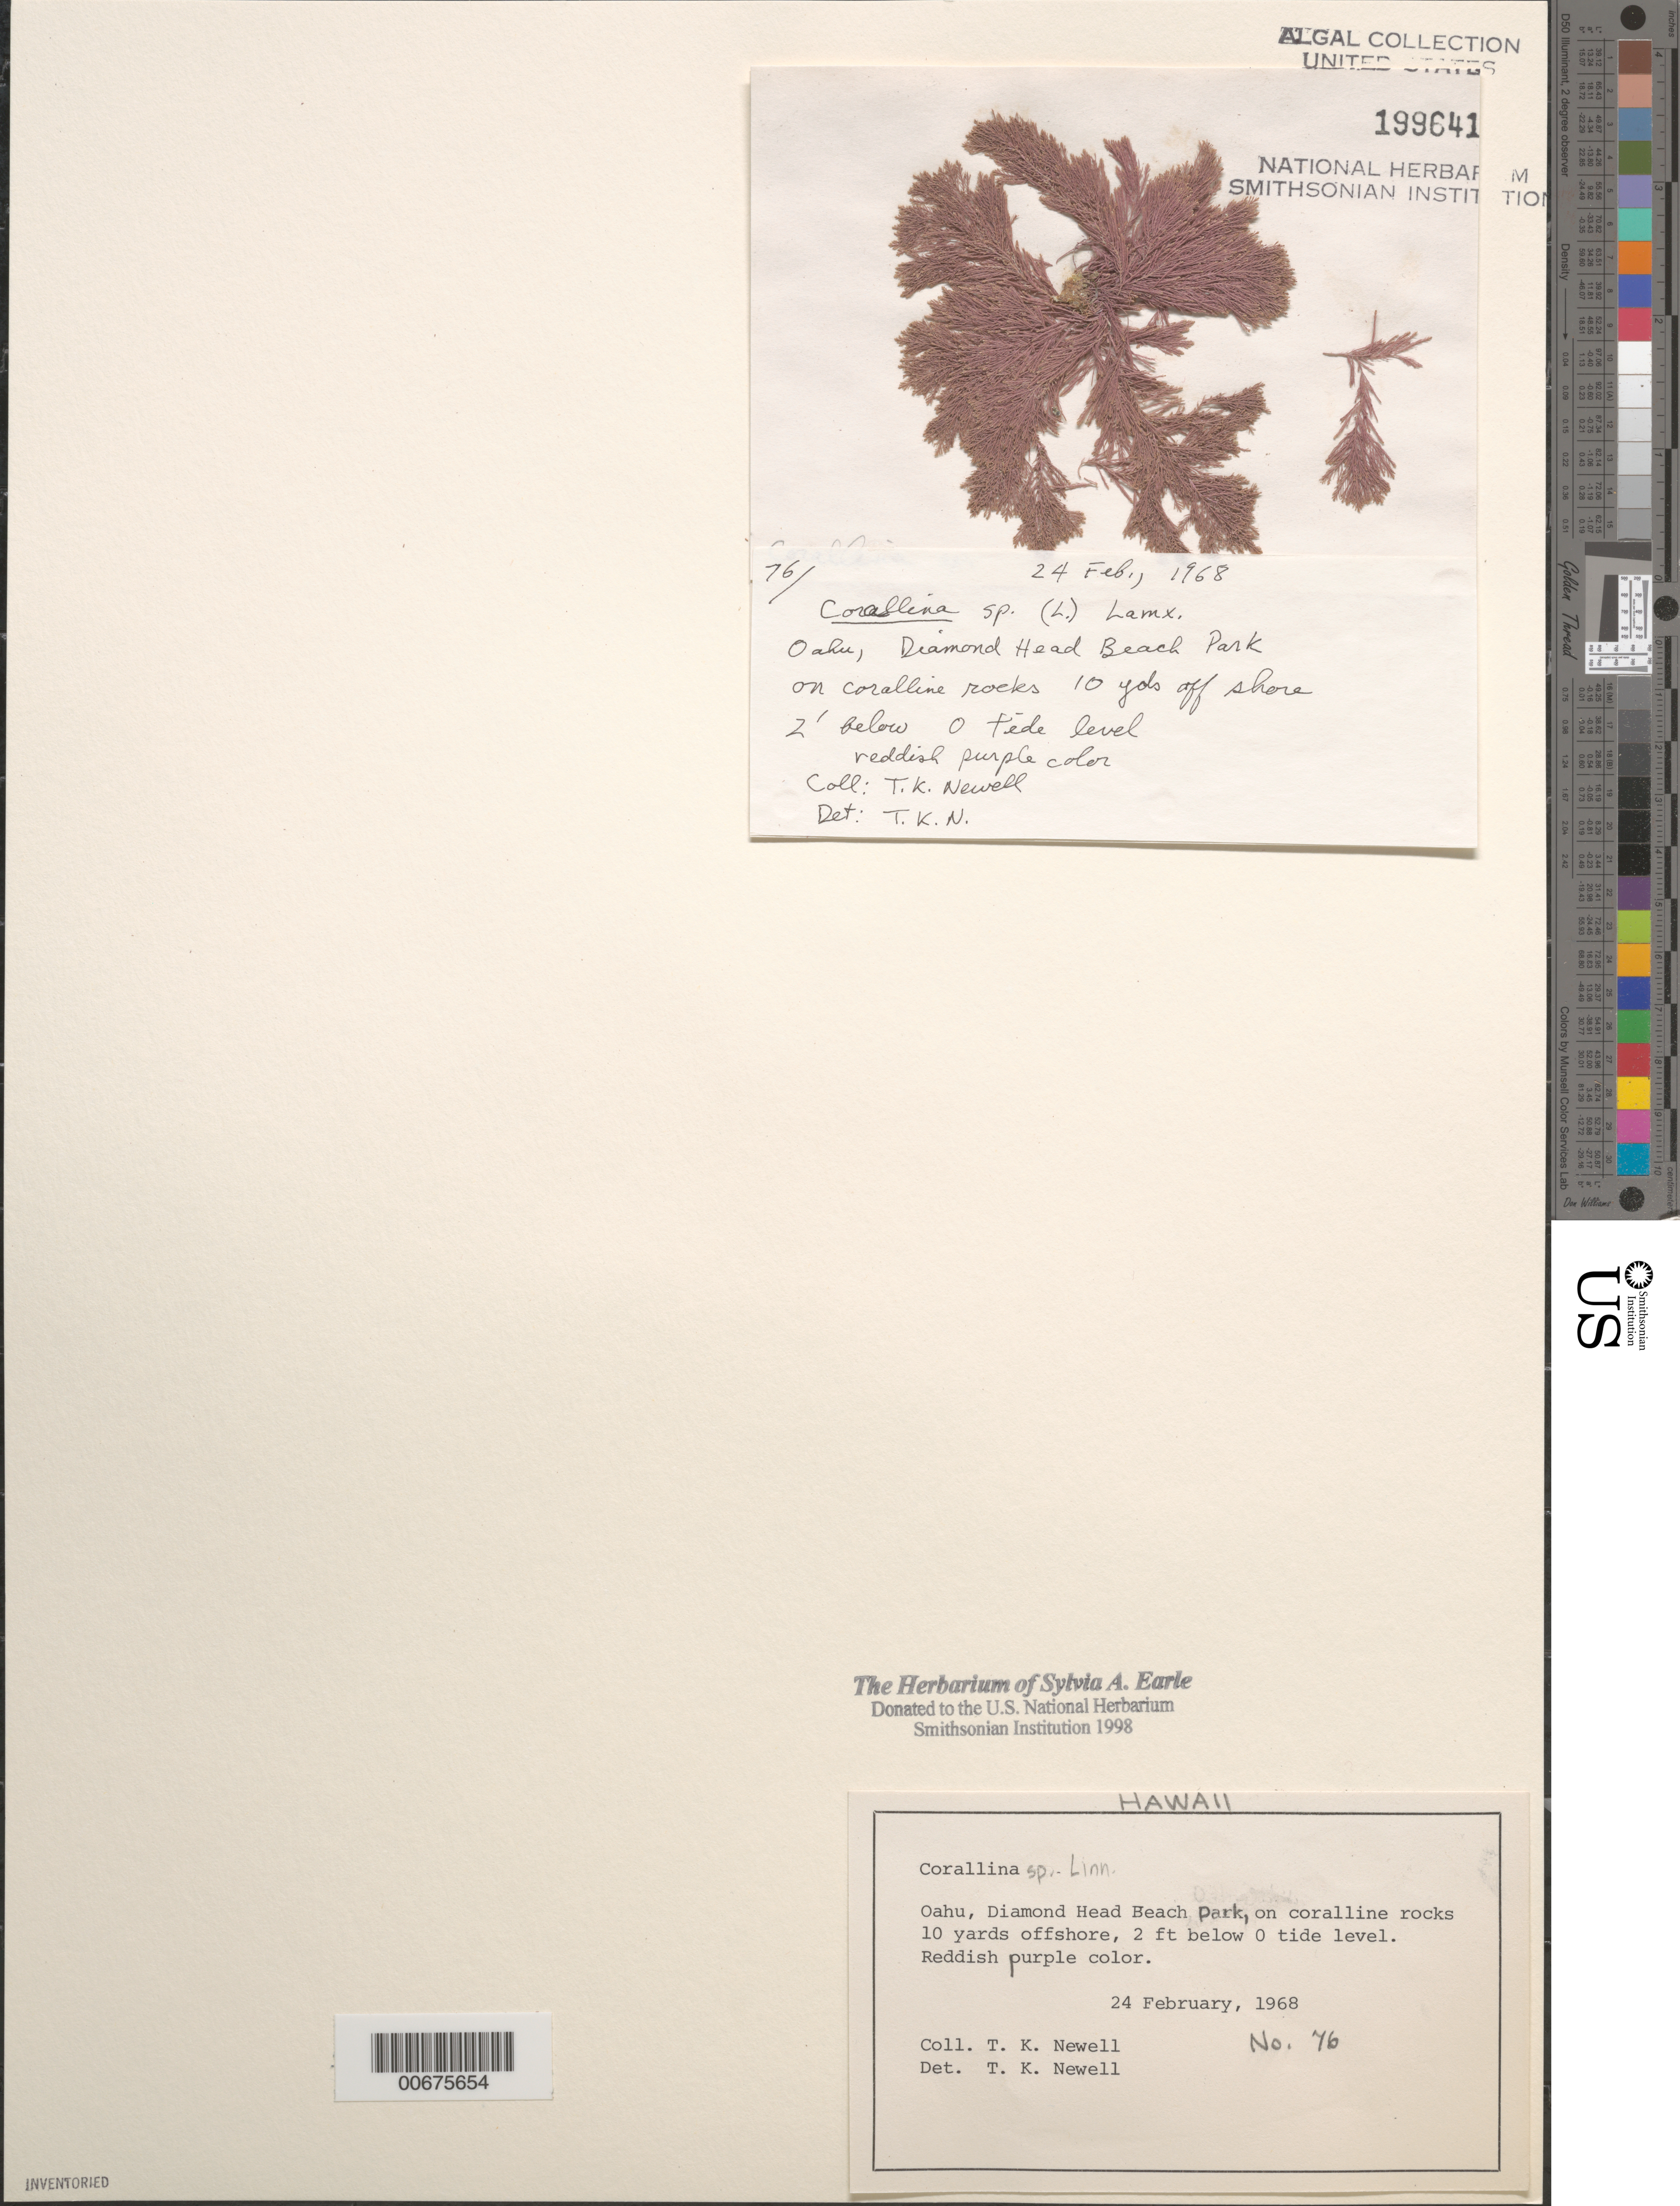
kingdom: Plantae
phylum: Rhodophyta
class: Florideophyceae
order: Corallinales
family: Corallinaceae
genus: Corallina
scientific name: Corallina sp.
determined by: Newell, Thomas K.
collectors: T. K. Newell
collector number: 76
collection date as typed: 24 Feb 1968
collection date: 1968-02-24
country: United States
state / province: Hawaii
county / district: Honolulu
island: Oahu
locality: Diamond Head Beach Park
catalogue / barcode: US 199641